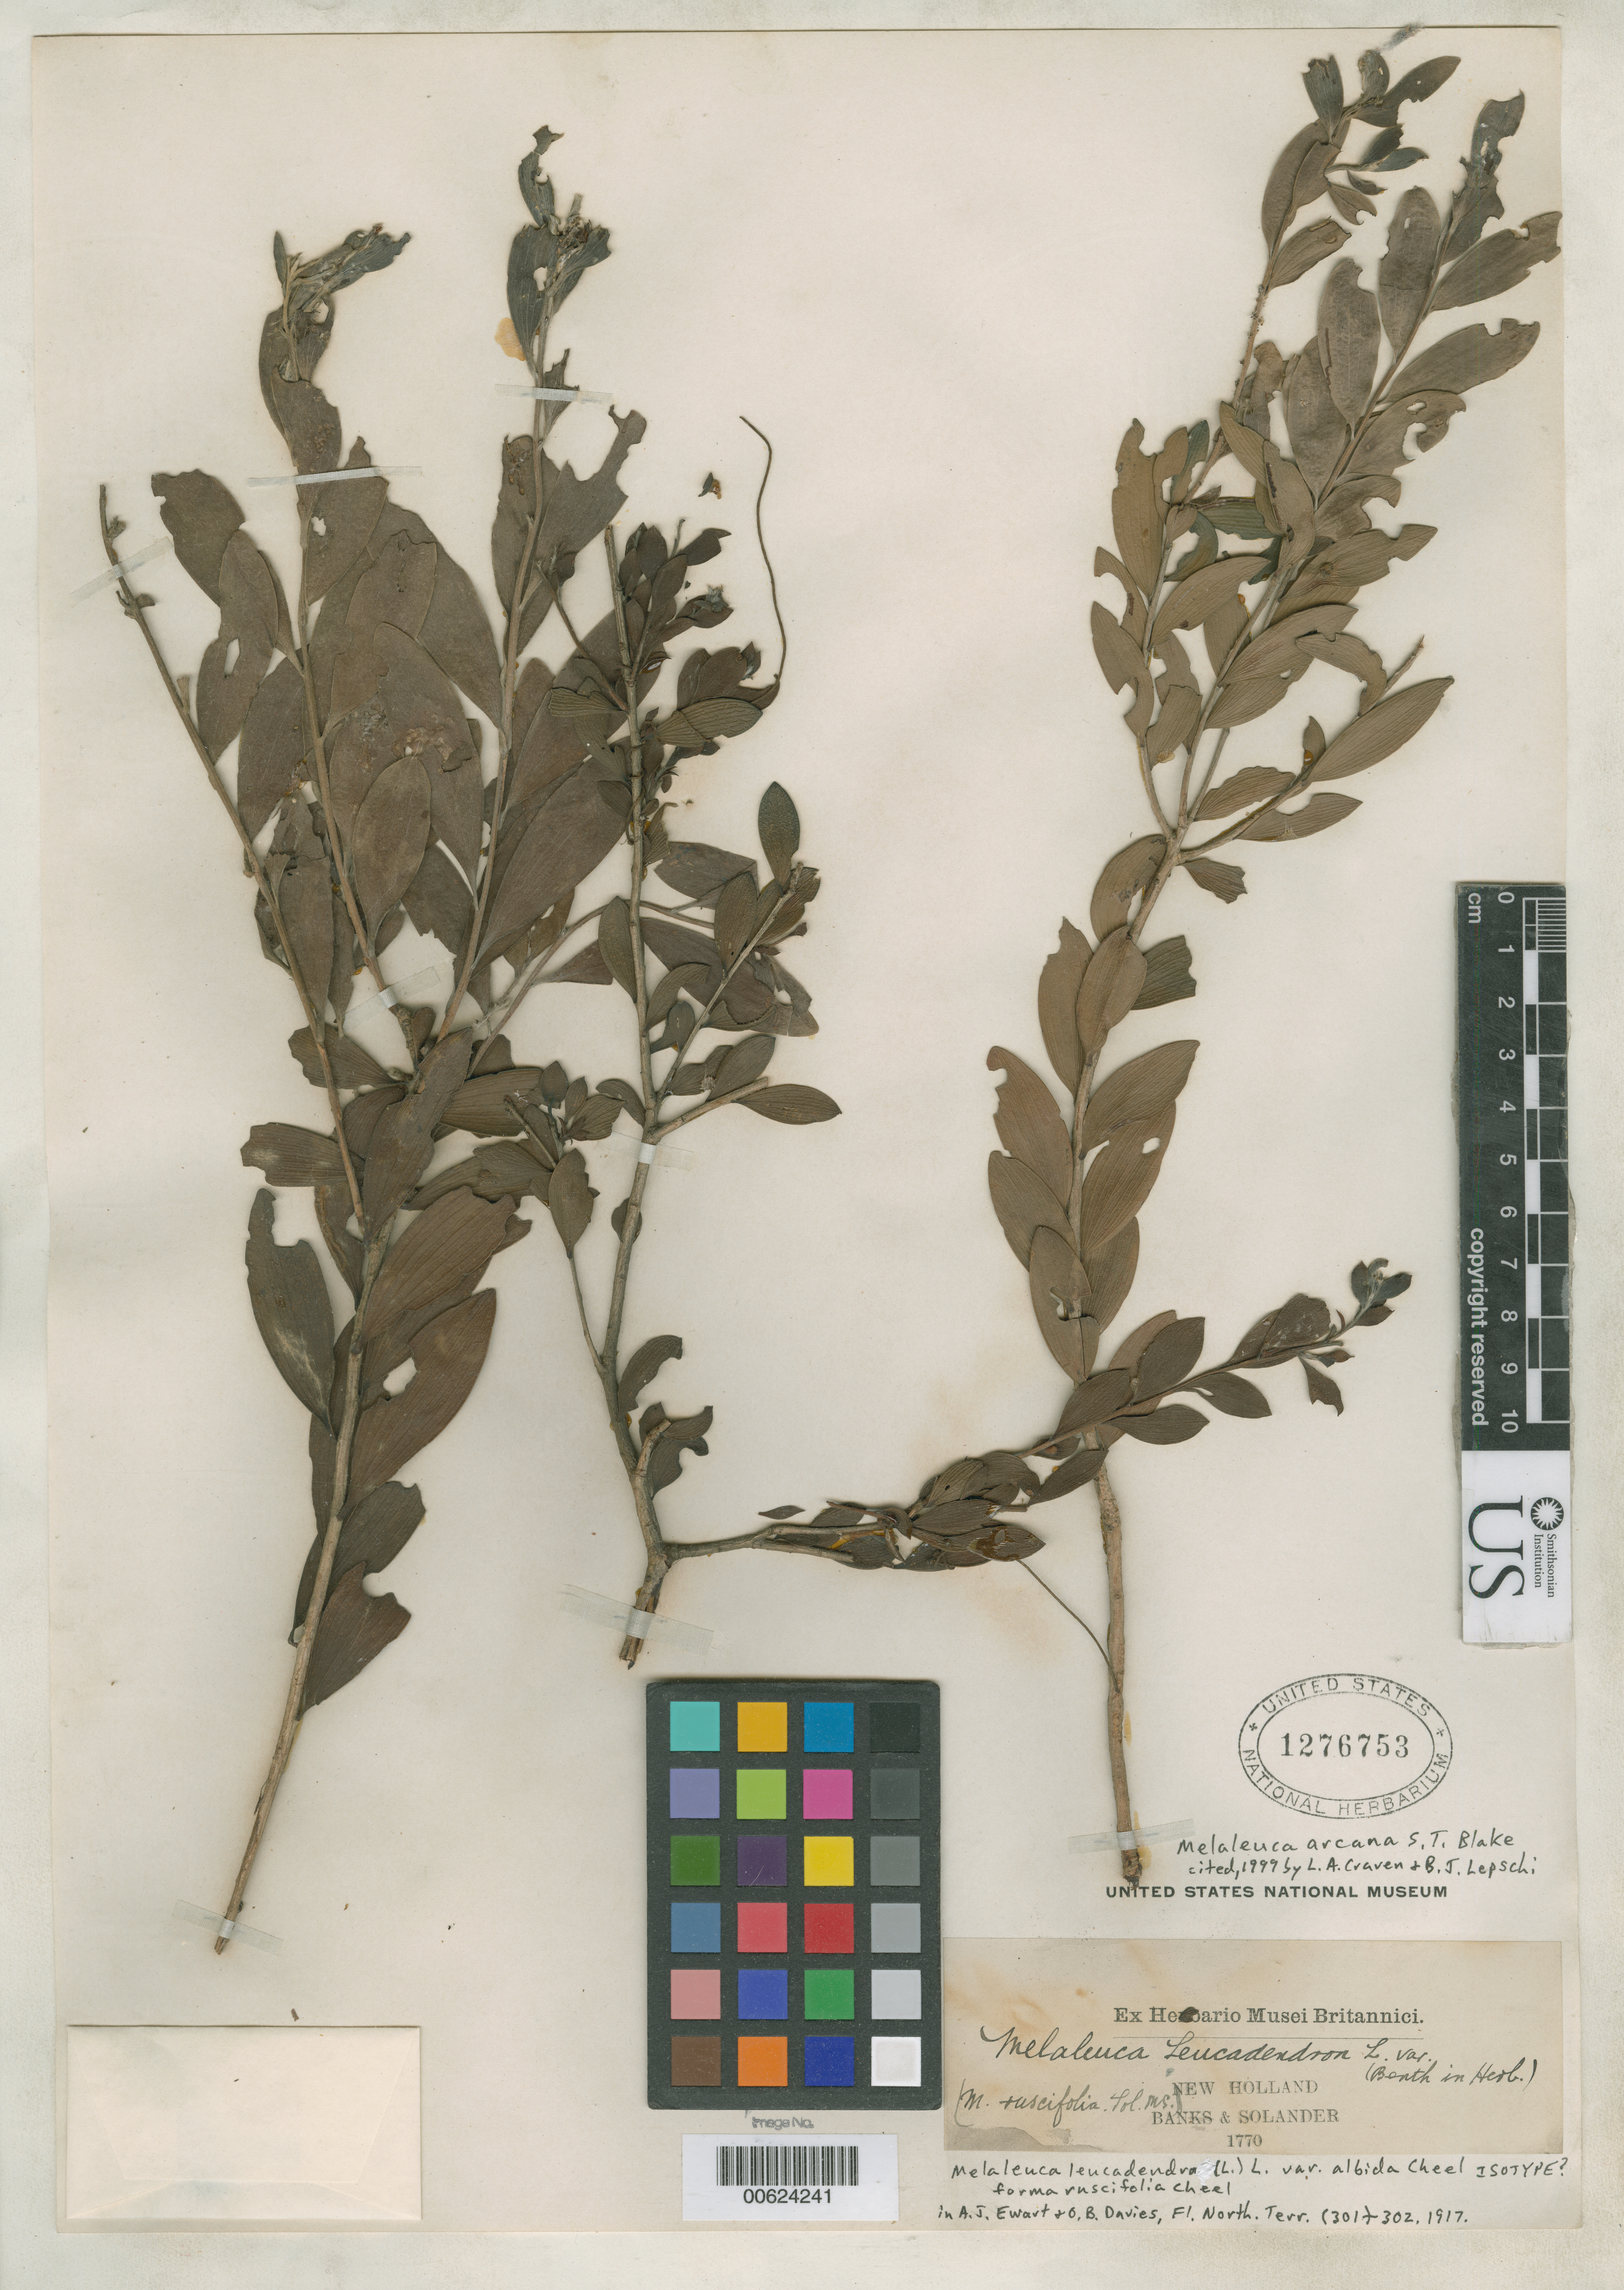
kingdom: Plantae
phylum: Tracheophyta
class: Magnoliopsida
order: Myrtales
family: Myrtaceae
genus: Melaleuca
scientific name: Melaleuca leucadendra f. ruscifolia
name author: Cheel in Ewart & O.B. Davies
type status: Isotype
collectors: J. Banks & D. C. Solander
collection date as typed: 1770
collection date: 1770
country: Australia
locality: New Holland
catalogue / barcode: US 1276753